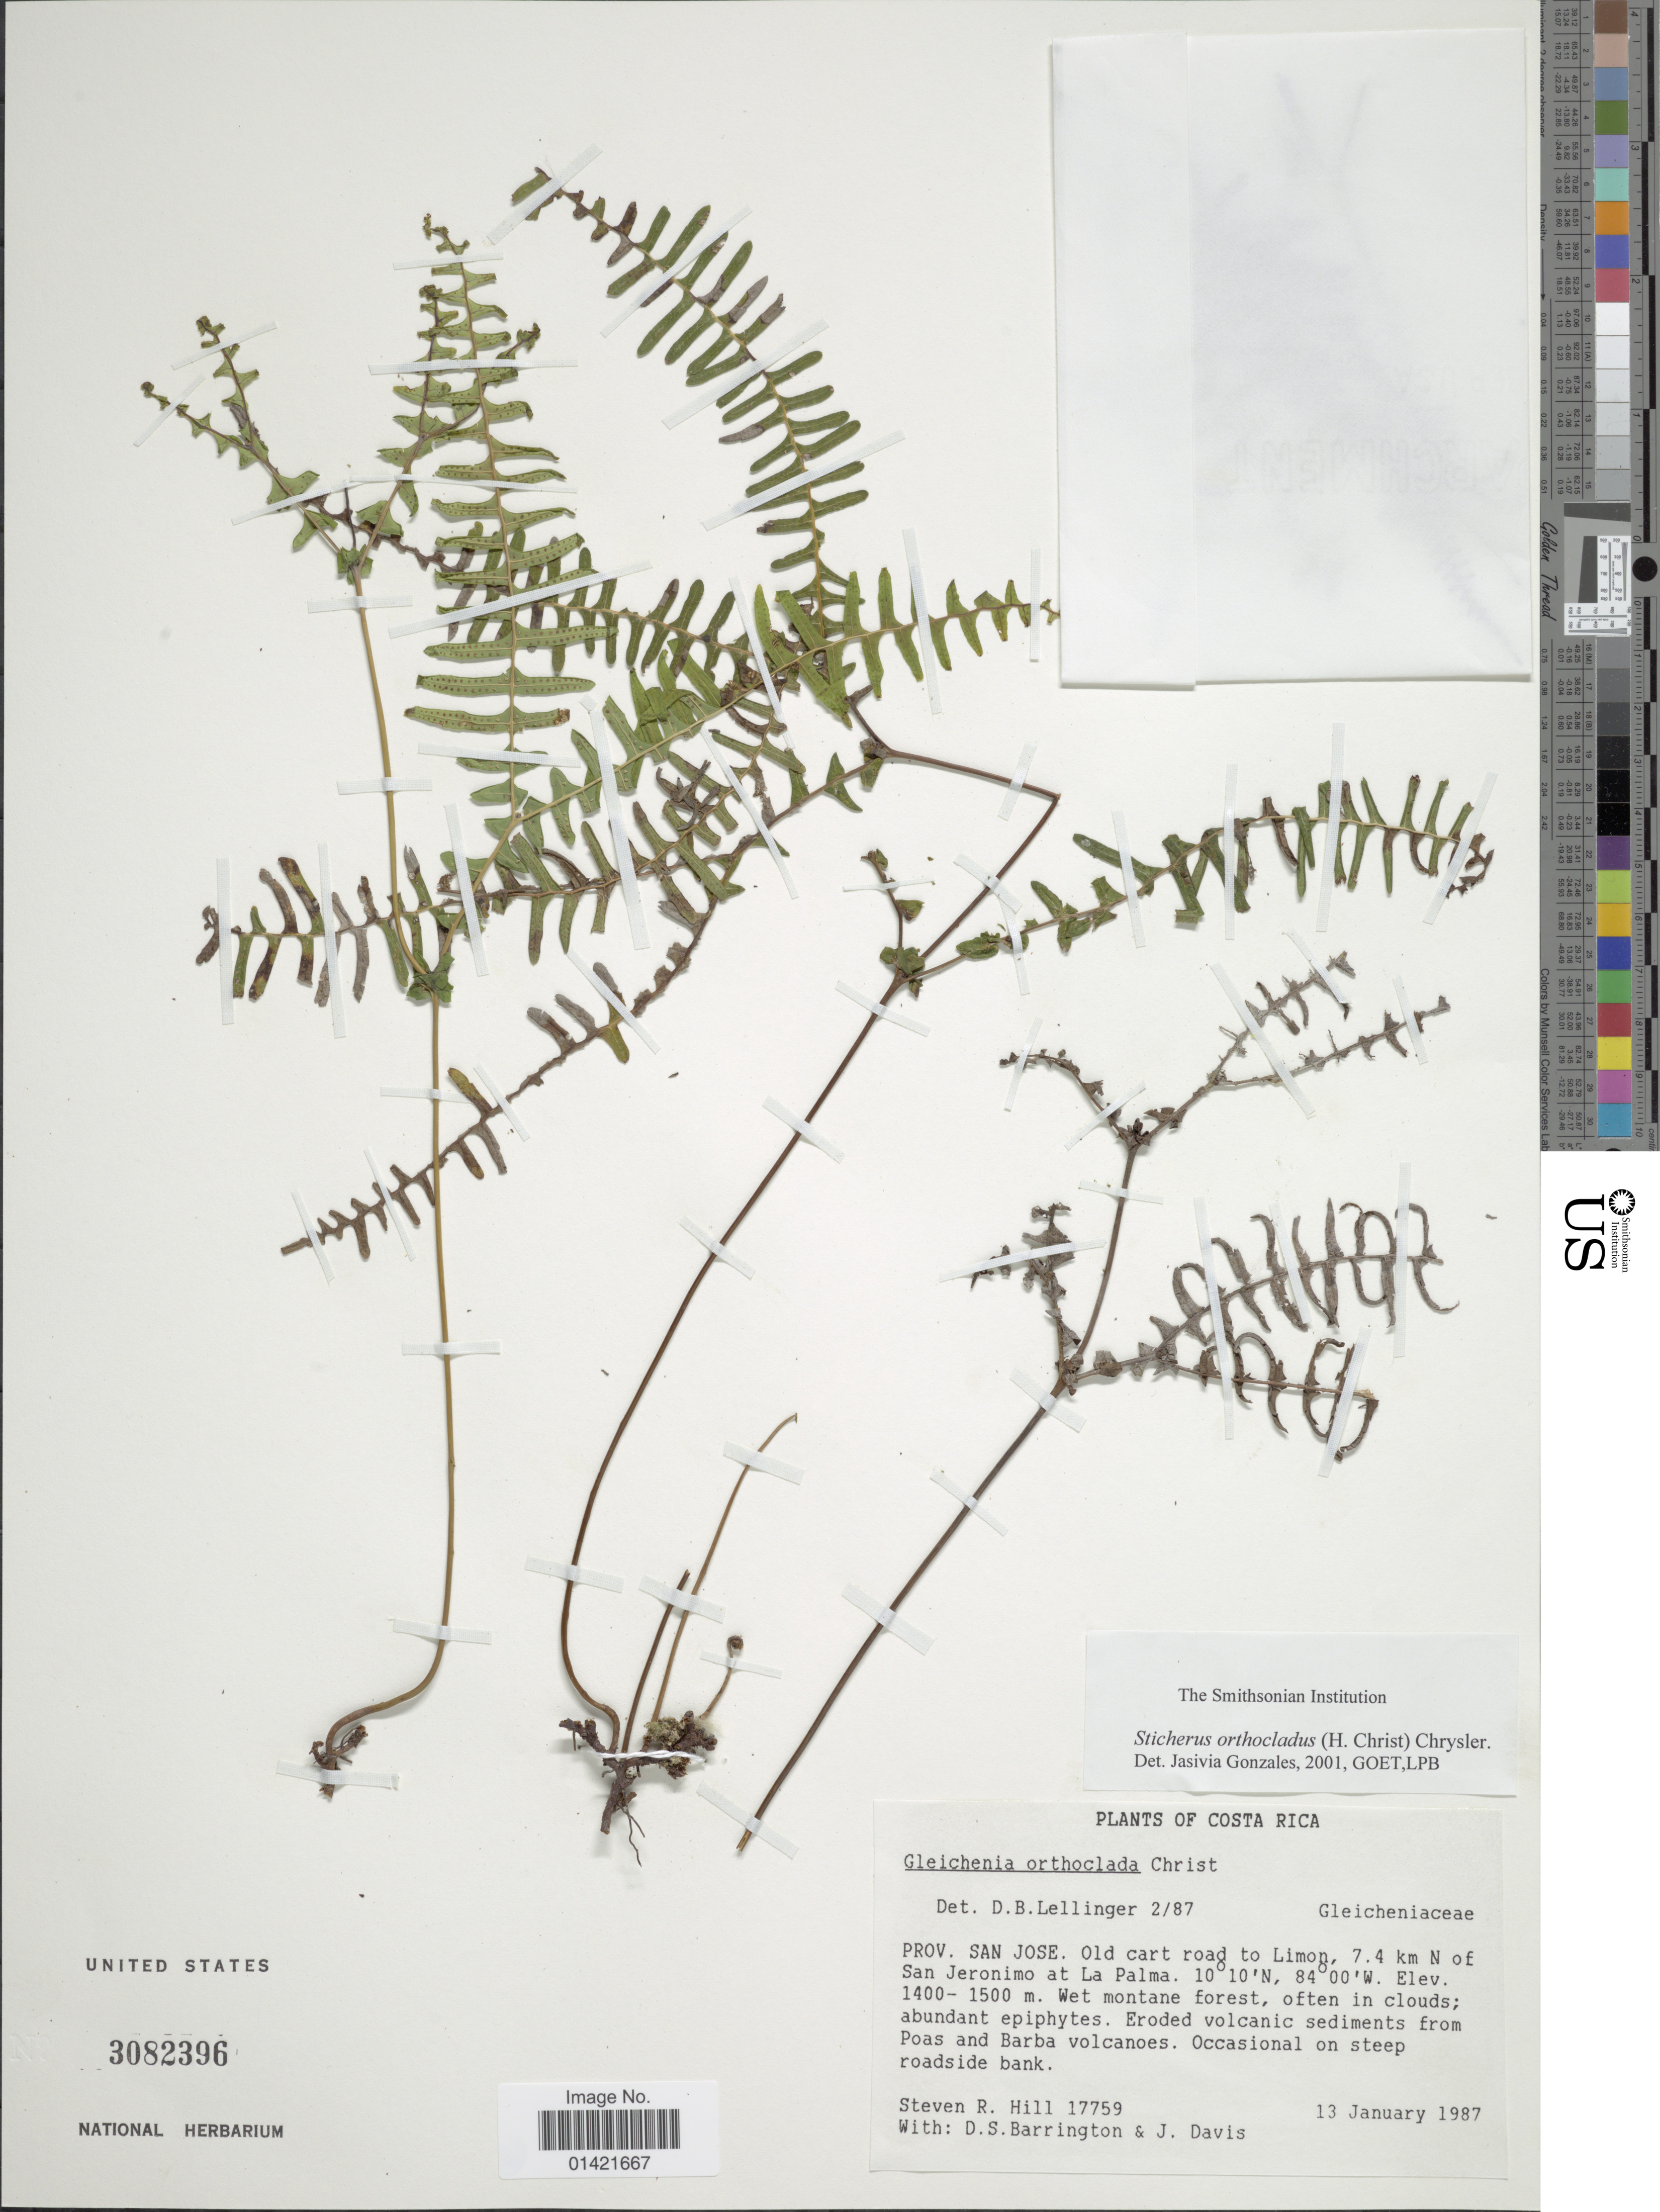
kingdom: Plantae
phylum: Tracheophyta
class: Polypodiopsida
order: Gleicheniales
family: Gleicheniaceae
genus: Sticherus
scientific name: Sticherus orthocladus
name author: (Christ) Chrysler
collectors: S. R. Hill, D. S. Barrington & J. Davis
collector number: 17759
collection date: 1987-01-13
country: Costa Rica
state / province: San José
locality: Old Cart road to Limon, 7.4 km N of San Jeronimo at La Palma.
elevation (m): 1400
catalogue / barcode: US 3082396